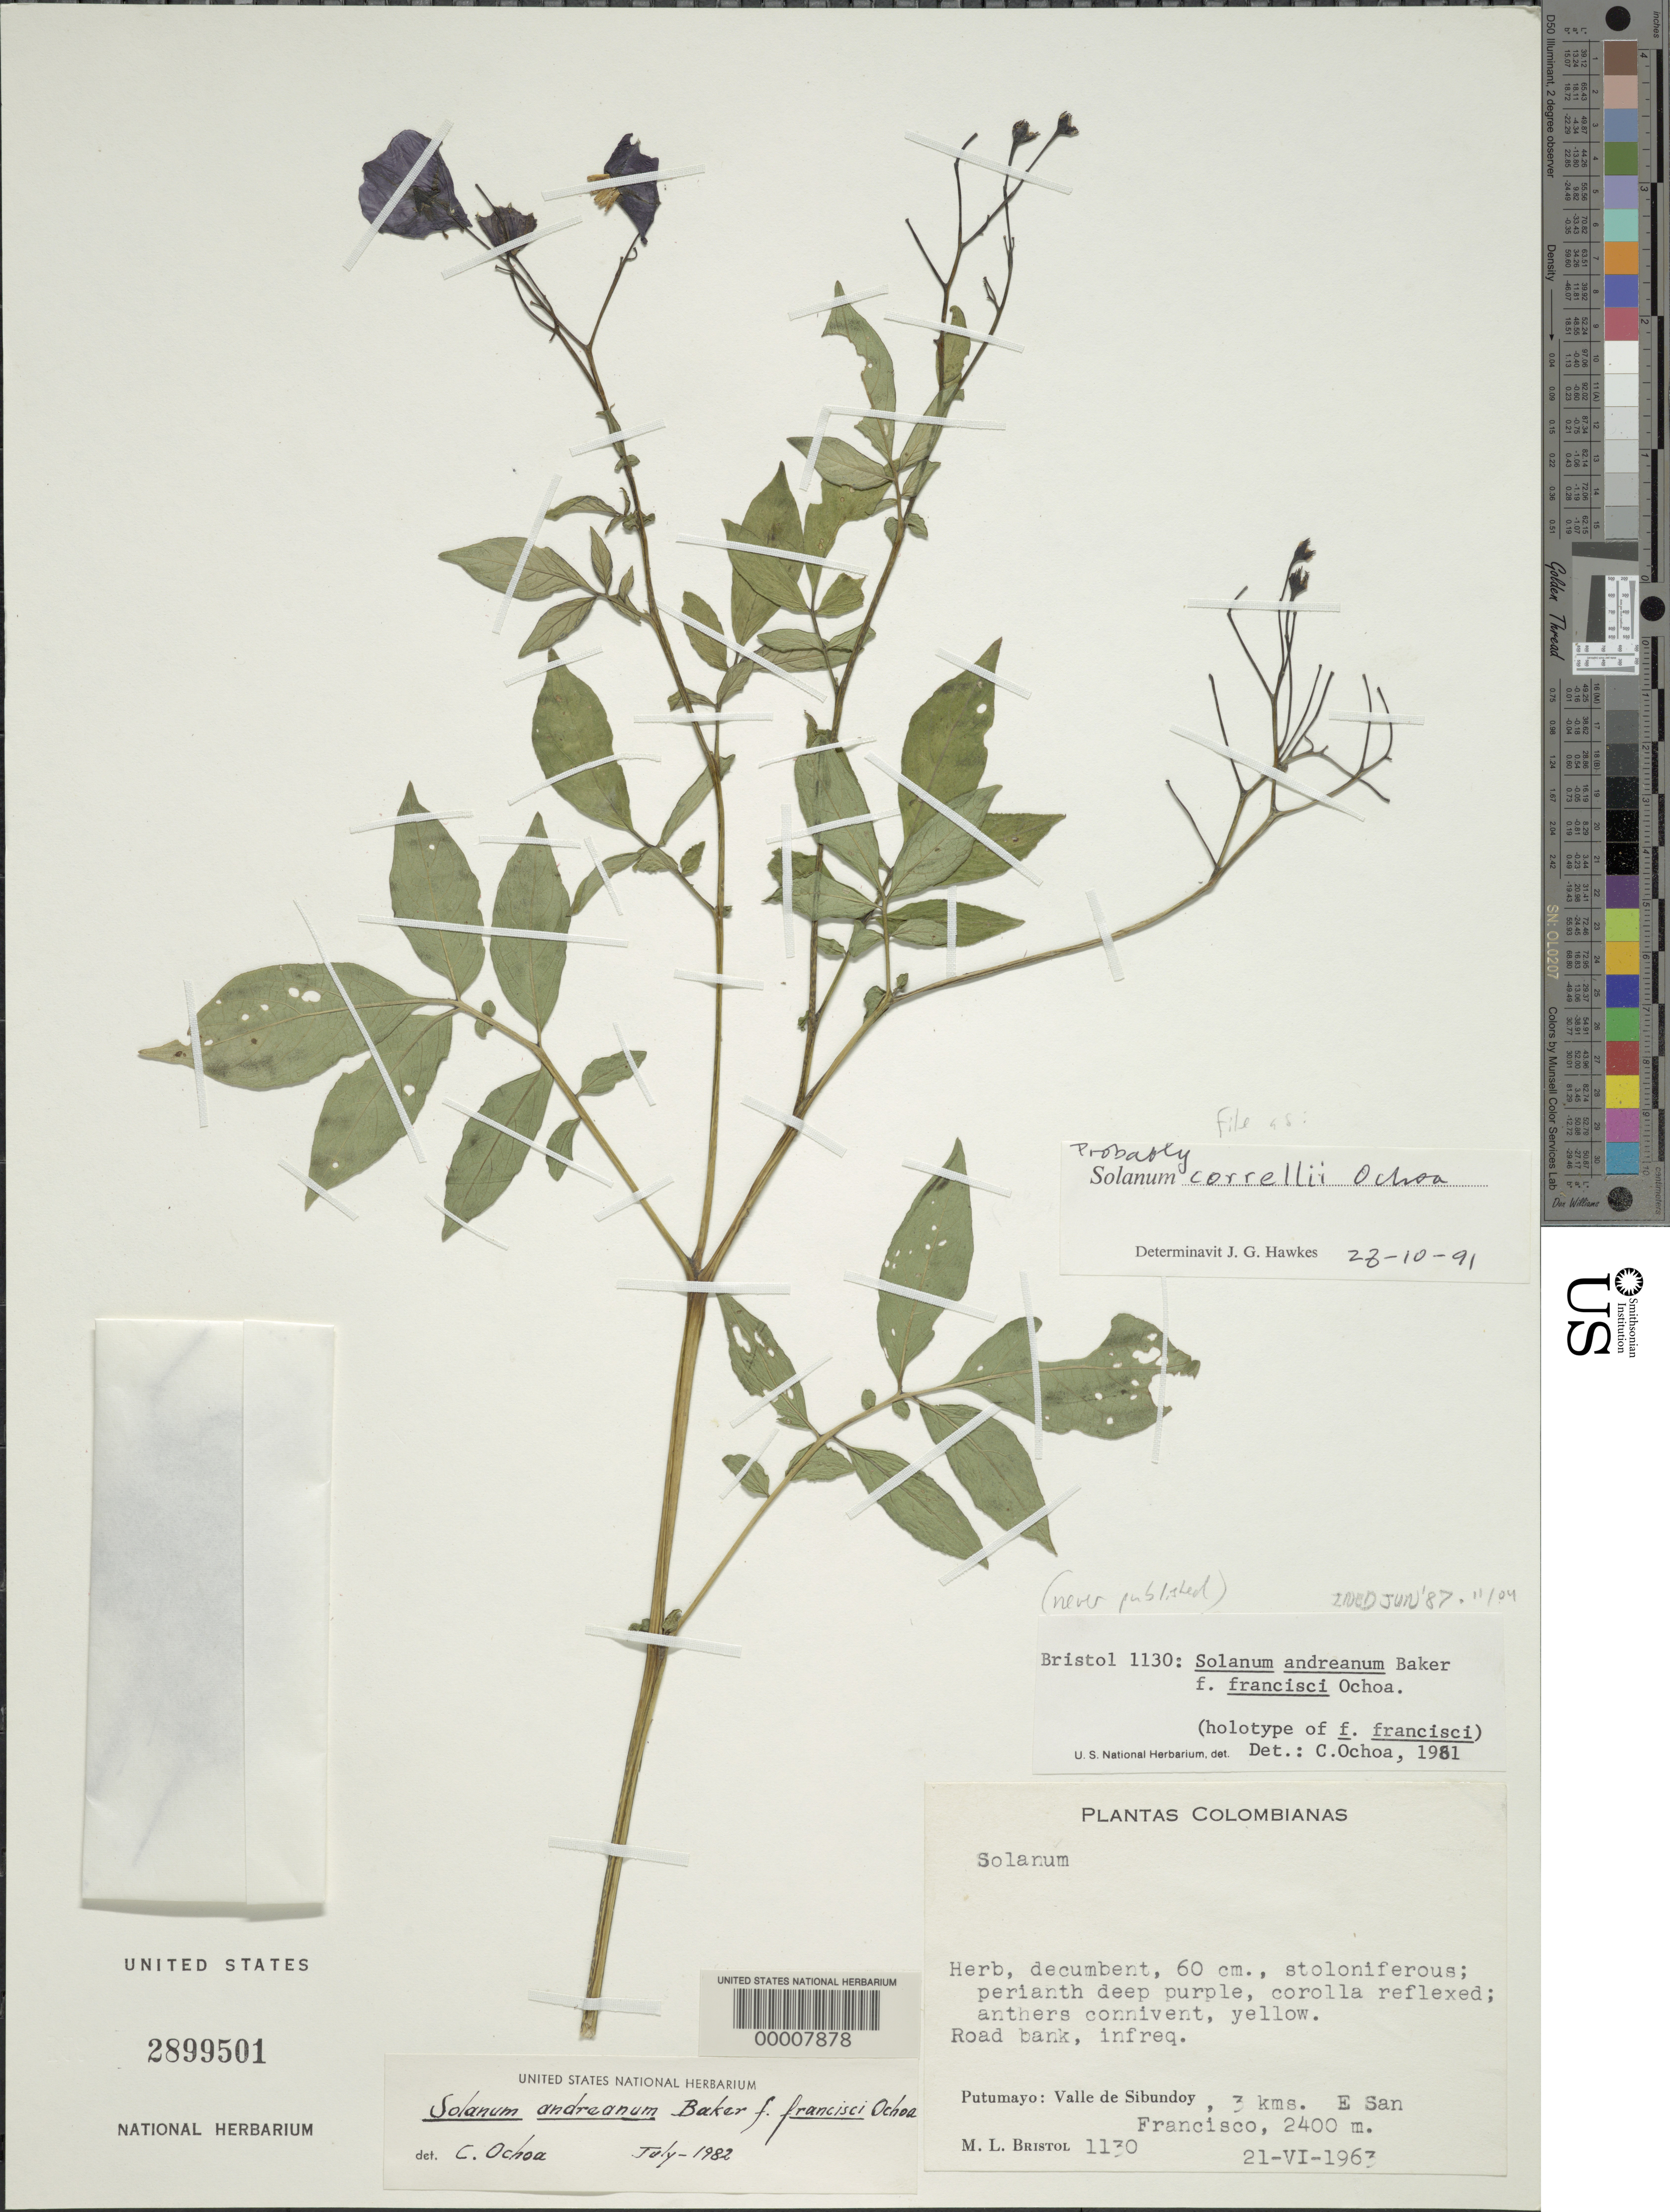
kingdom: Plantae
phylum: Tracheophyta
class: Magnoliopsida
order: Solanales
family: Solanaceae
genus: Solanum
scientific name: Solanum correllii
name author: Ochoa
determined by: Hawkes, J. G.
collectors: M. L. Bristol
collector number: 1130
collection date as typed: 21 Jun 1963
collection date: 1963-06-21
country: Colombia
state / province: Putumayo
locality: Valle de Sibundoy, 3 km E of San Francisco.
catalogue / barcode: US 2899501